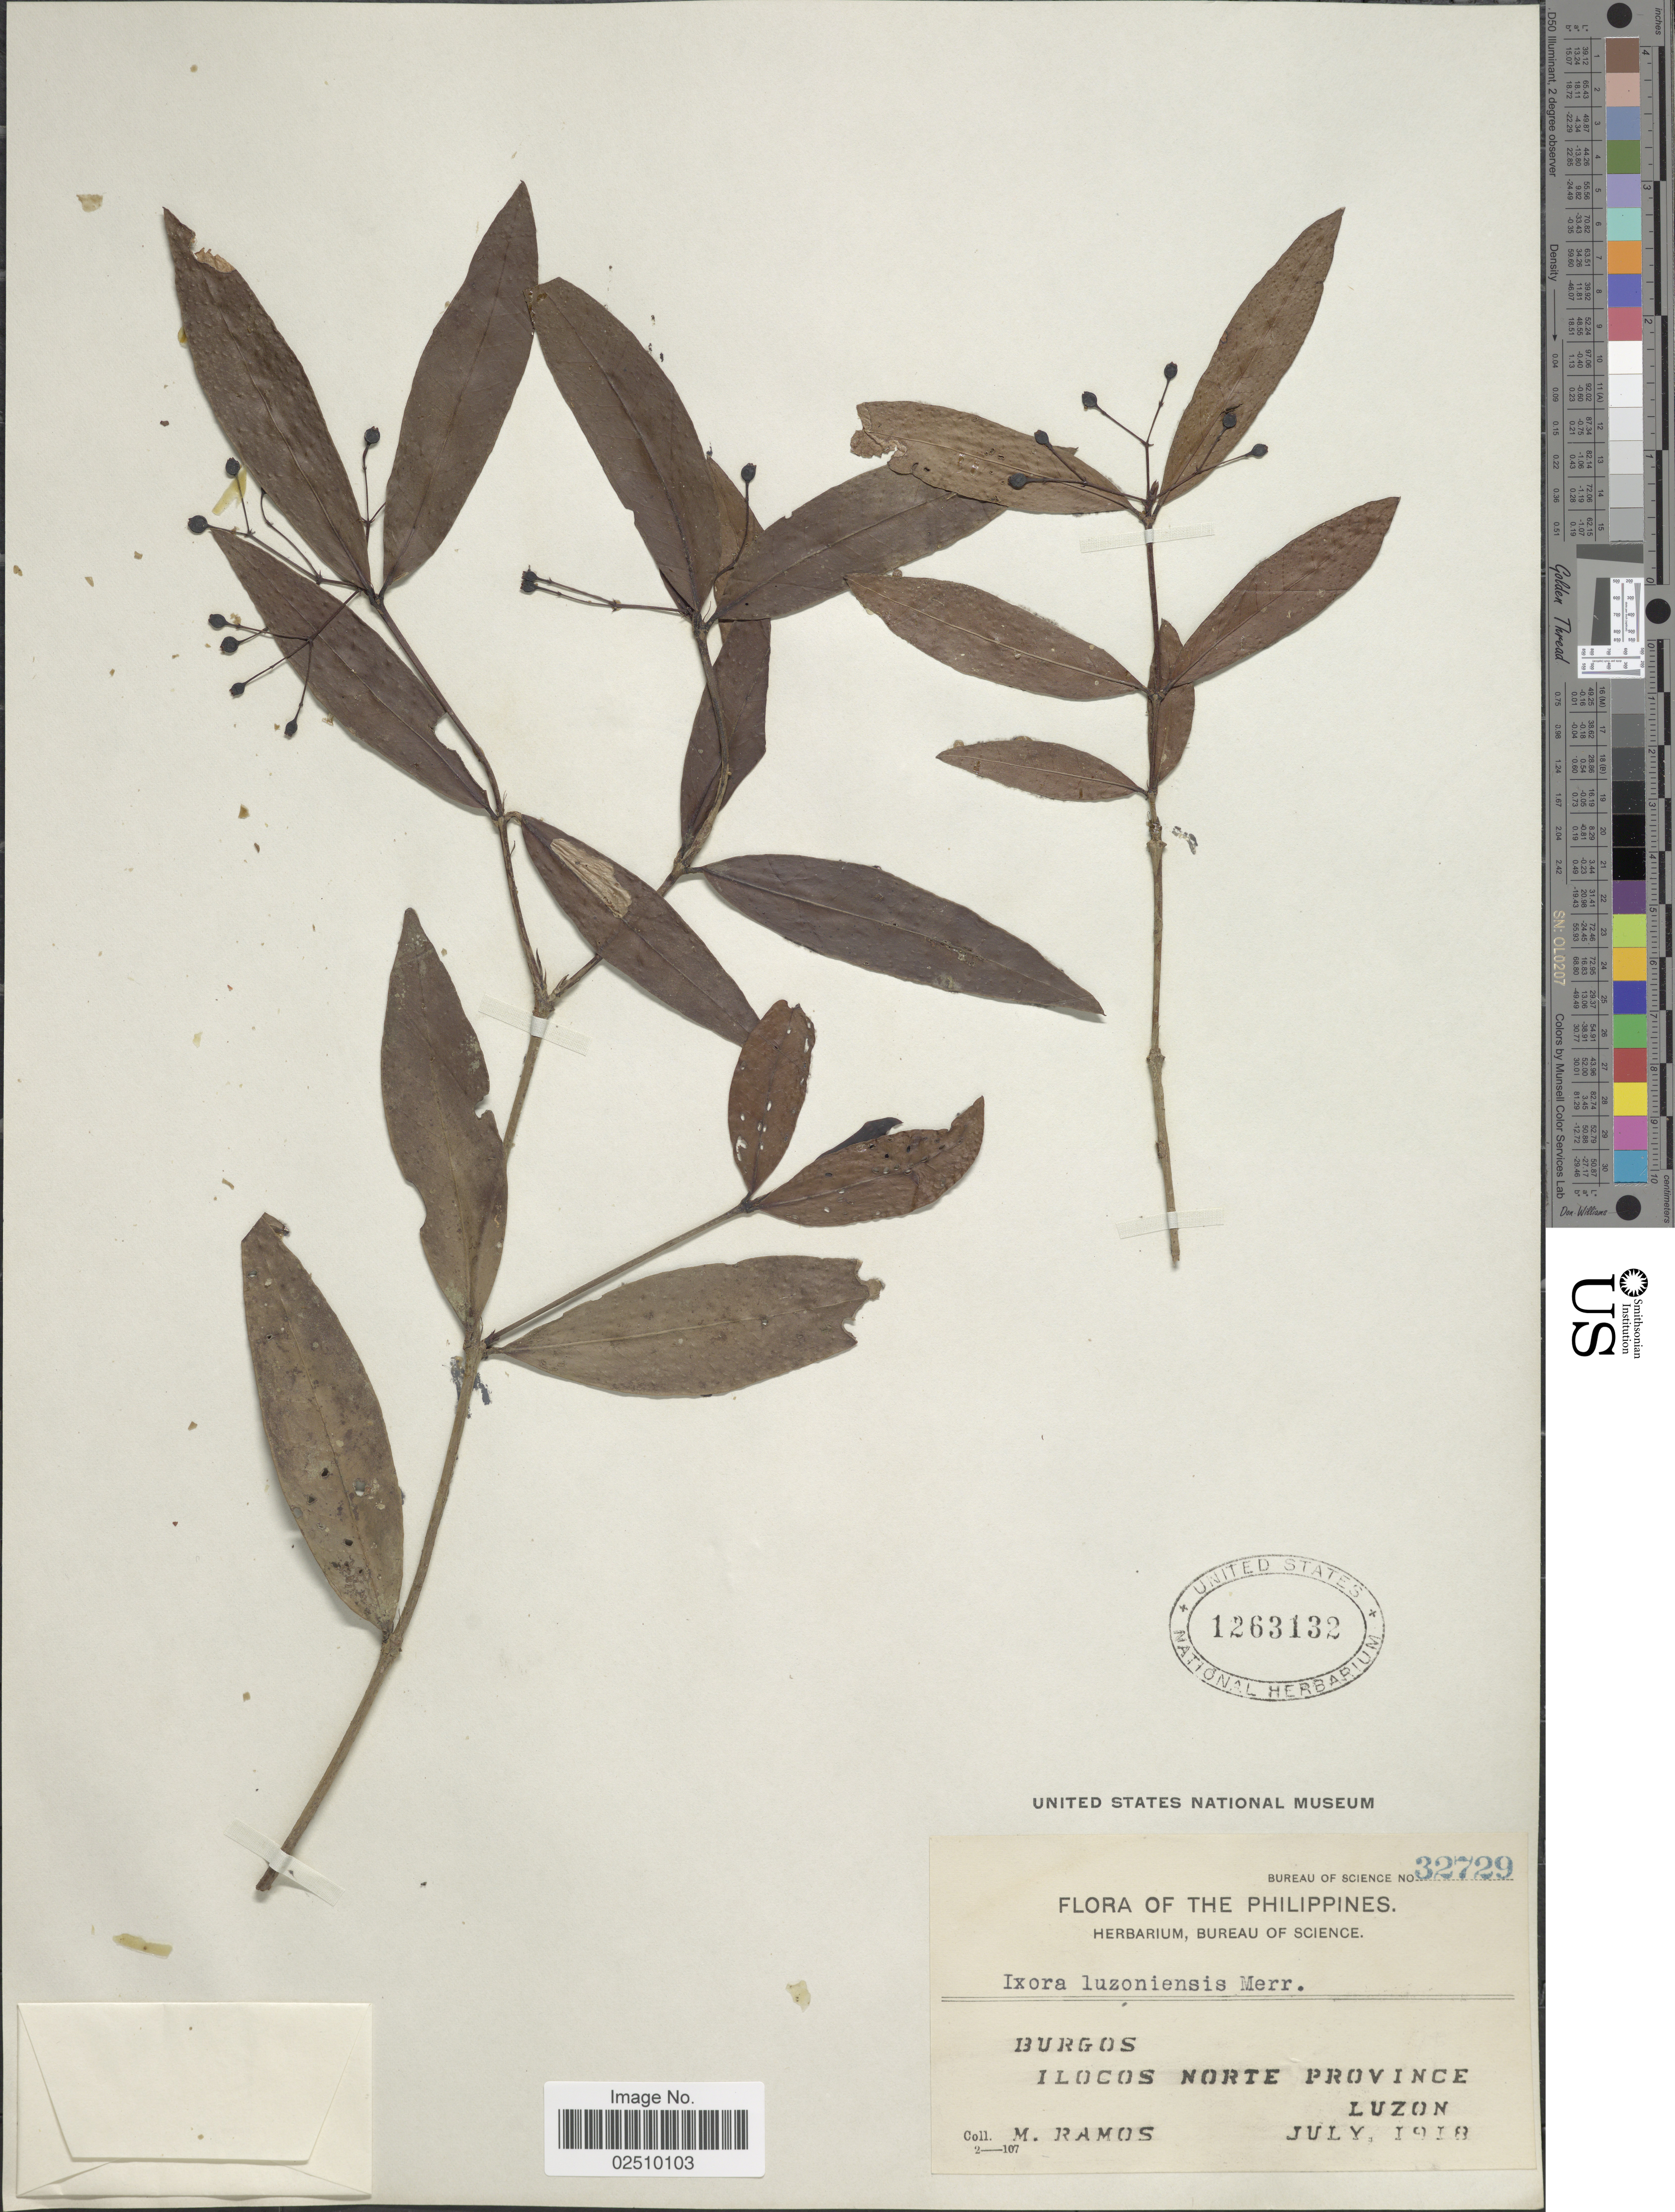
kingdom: Plantae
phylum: Tracheophyta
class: Magnoliopsida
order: Gentianales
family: Rubiaceae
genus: Ixora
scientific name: Ixora luzoniensis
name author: Merr.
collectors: M. Ramos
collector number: Bureau of Science 32729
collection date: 1918-07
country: Philippines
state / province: Ilocos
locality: Burgos, Ilocos Norte Province Luzon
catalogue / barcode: US 1263132